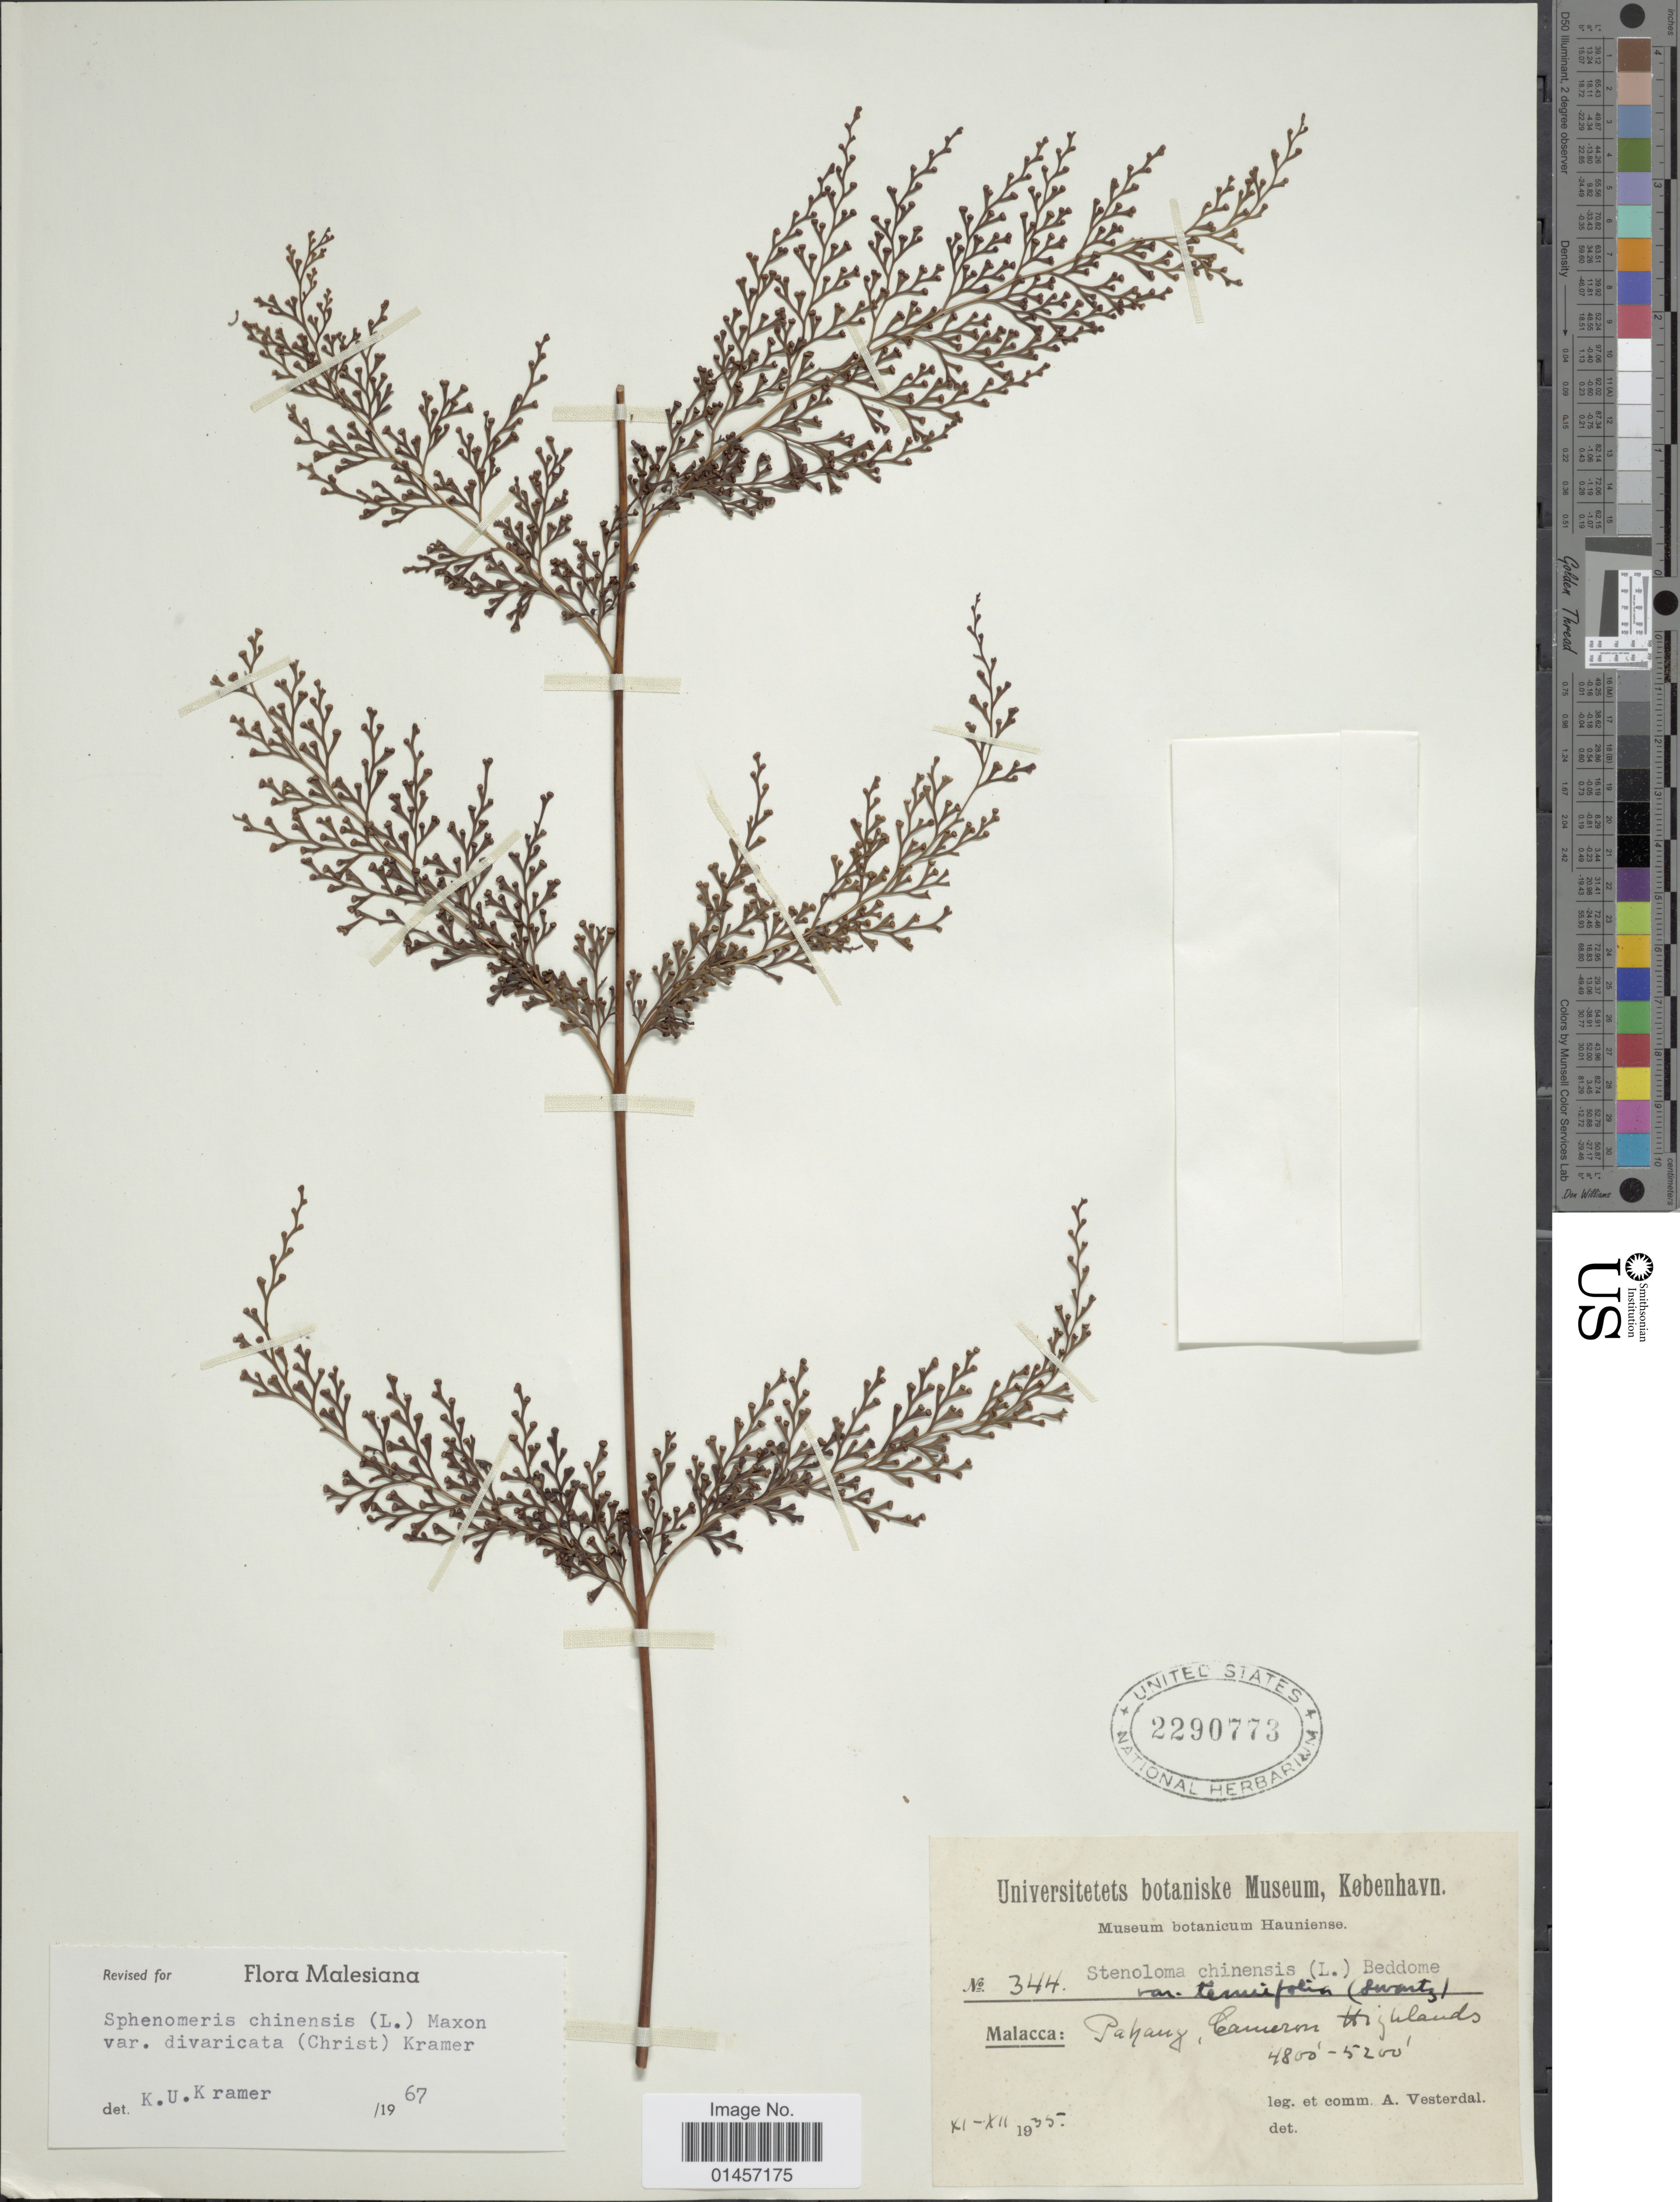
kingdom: Plantae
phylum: Tracheophyta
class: Polypodiopsida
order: Polypodiales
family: Lindsaeaceae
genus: Sphenomeris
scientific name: Sphenomeris chinensis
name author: (L.) Maxon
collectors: A. Vesterdal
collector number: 334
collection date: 1935-11/1935-12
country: Malaysia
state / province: Pahang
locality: Malacca: Pahang, Cameron Higlands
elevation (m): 1463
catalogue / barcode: US 2290773